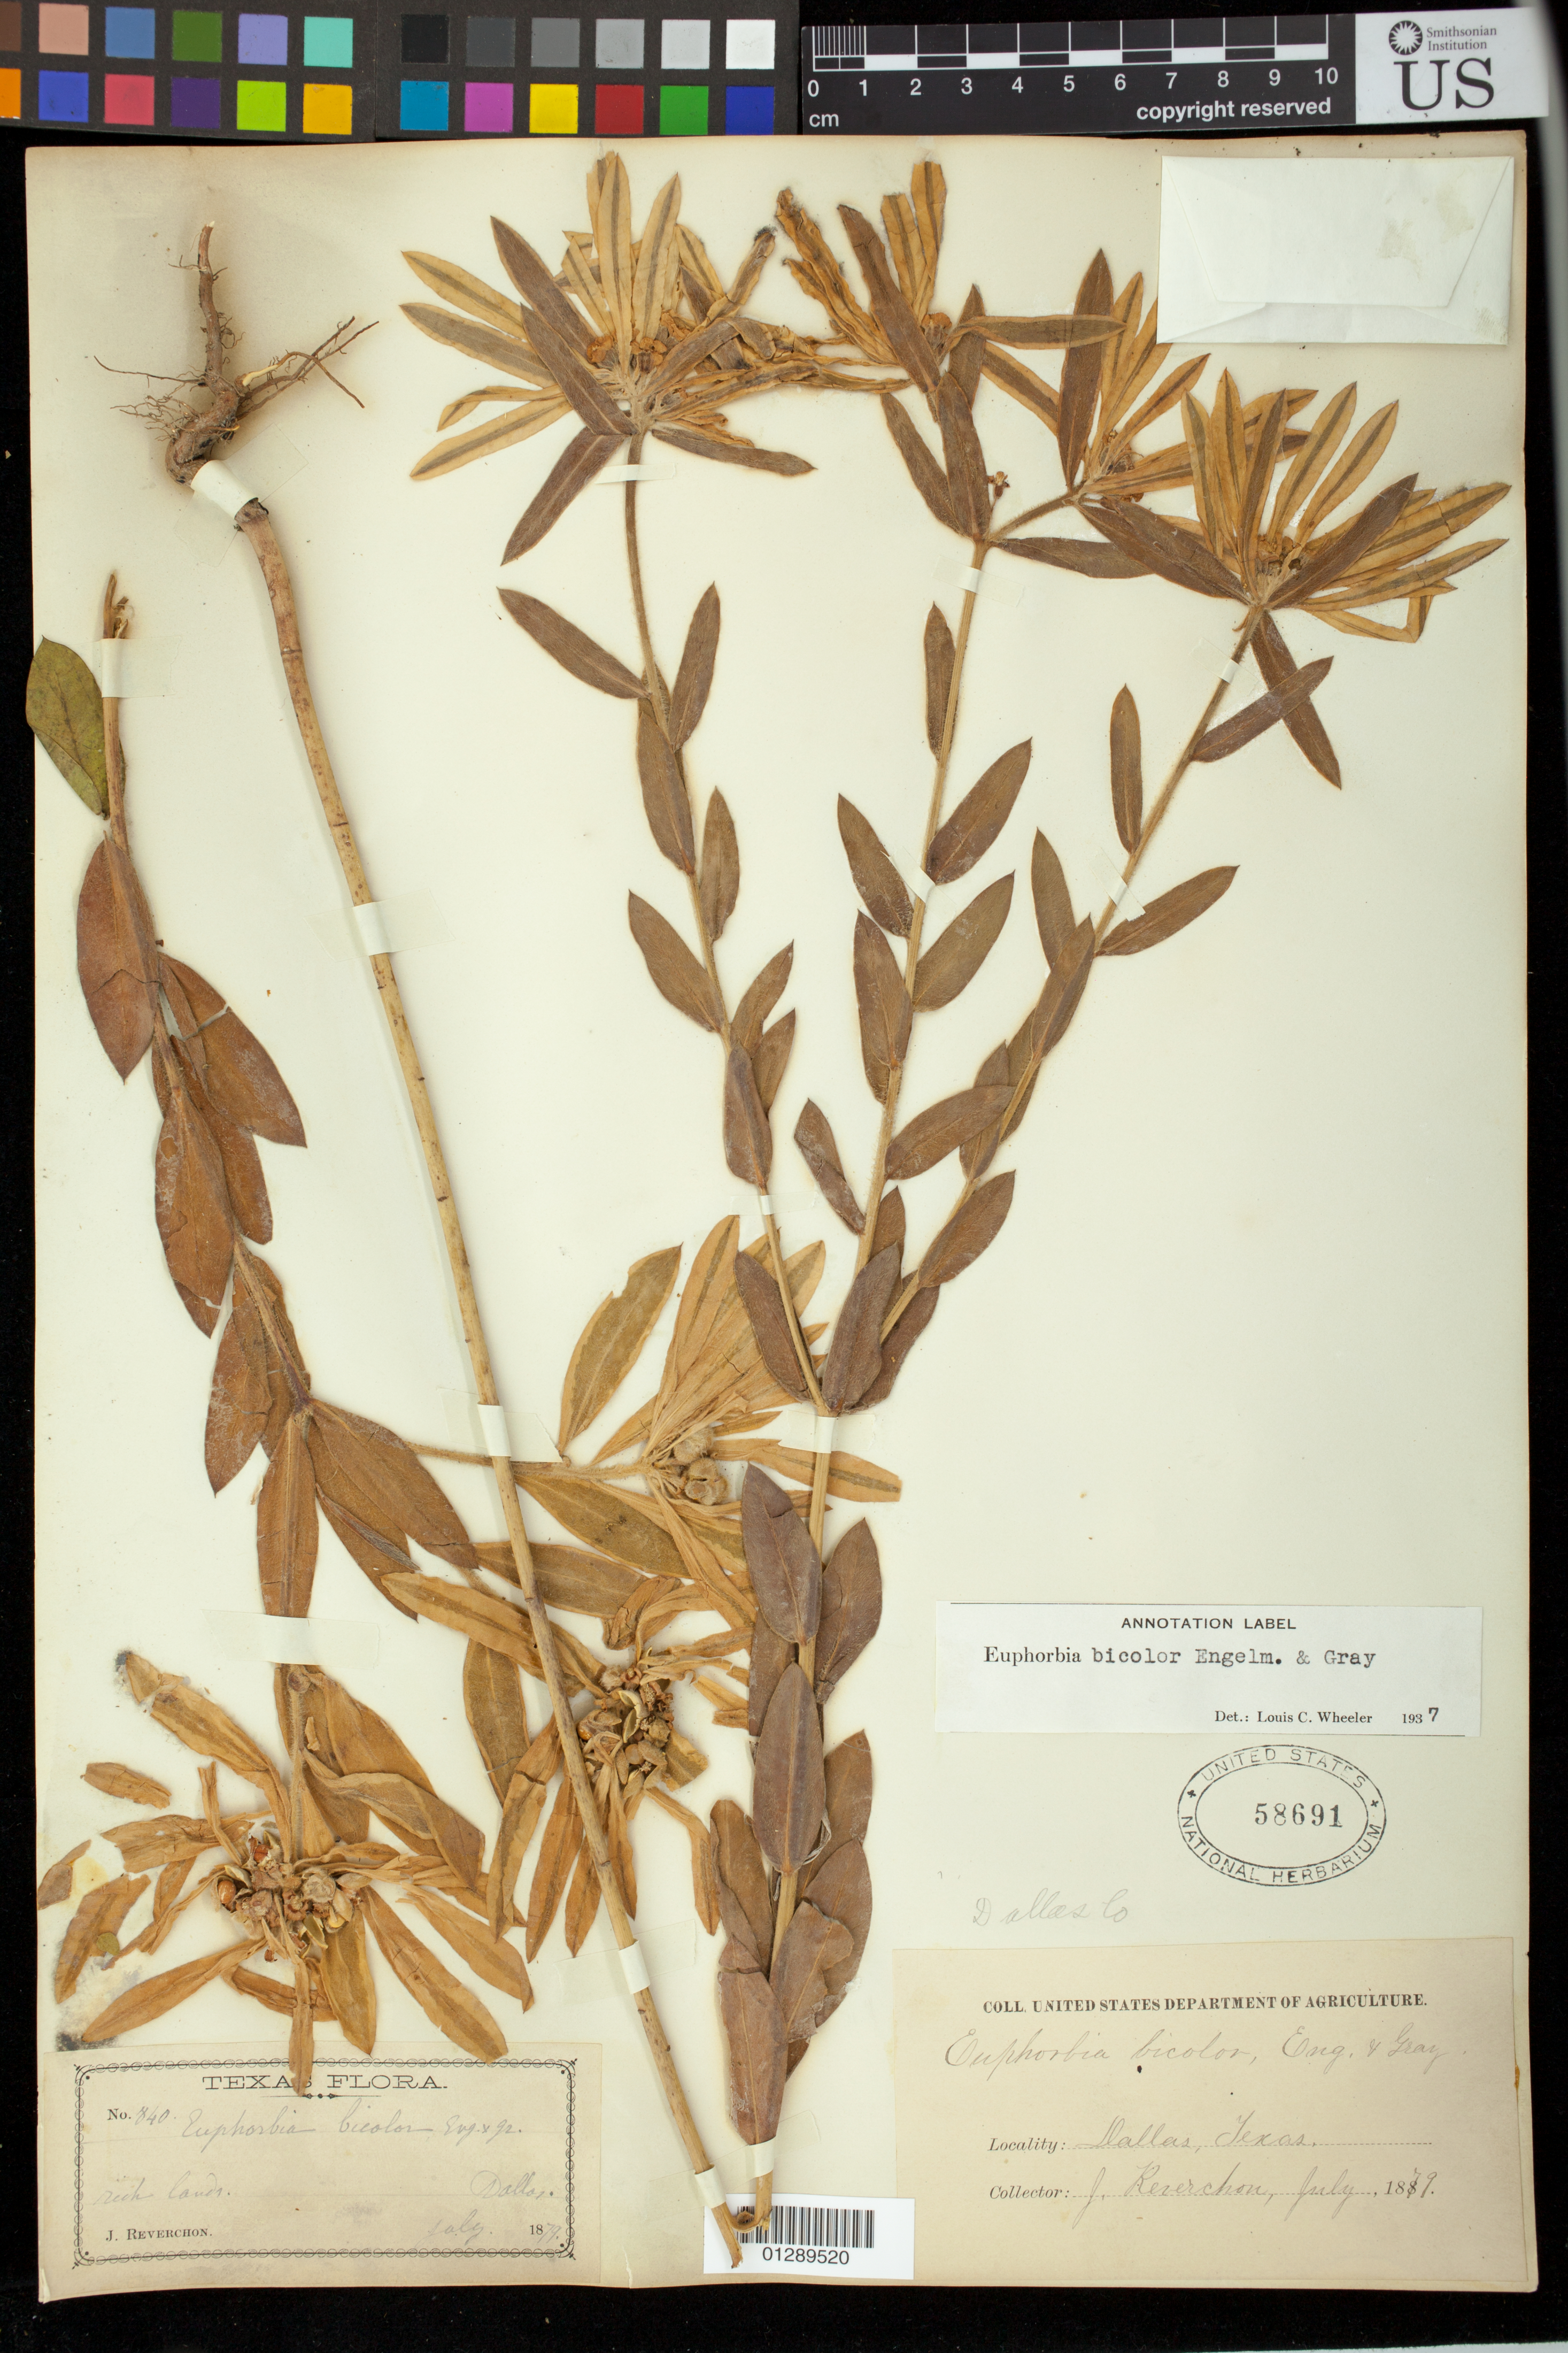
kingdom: Plantae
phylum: Tracheophyta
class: Magnoliopsida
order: Malpighiales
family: Euphorbiaceae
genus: Euphorbia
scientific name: Euphorbia bicolor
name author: Engelm. & A. Gray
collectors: J. Reverchon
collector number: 840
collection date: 1879-07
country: United States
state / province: Texas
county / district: Dallas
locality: Dallas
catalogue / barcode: US 58691